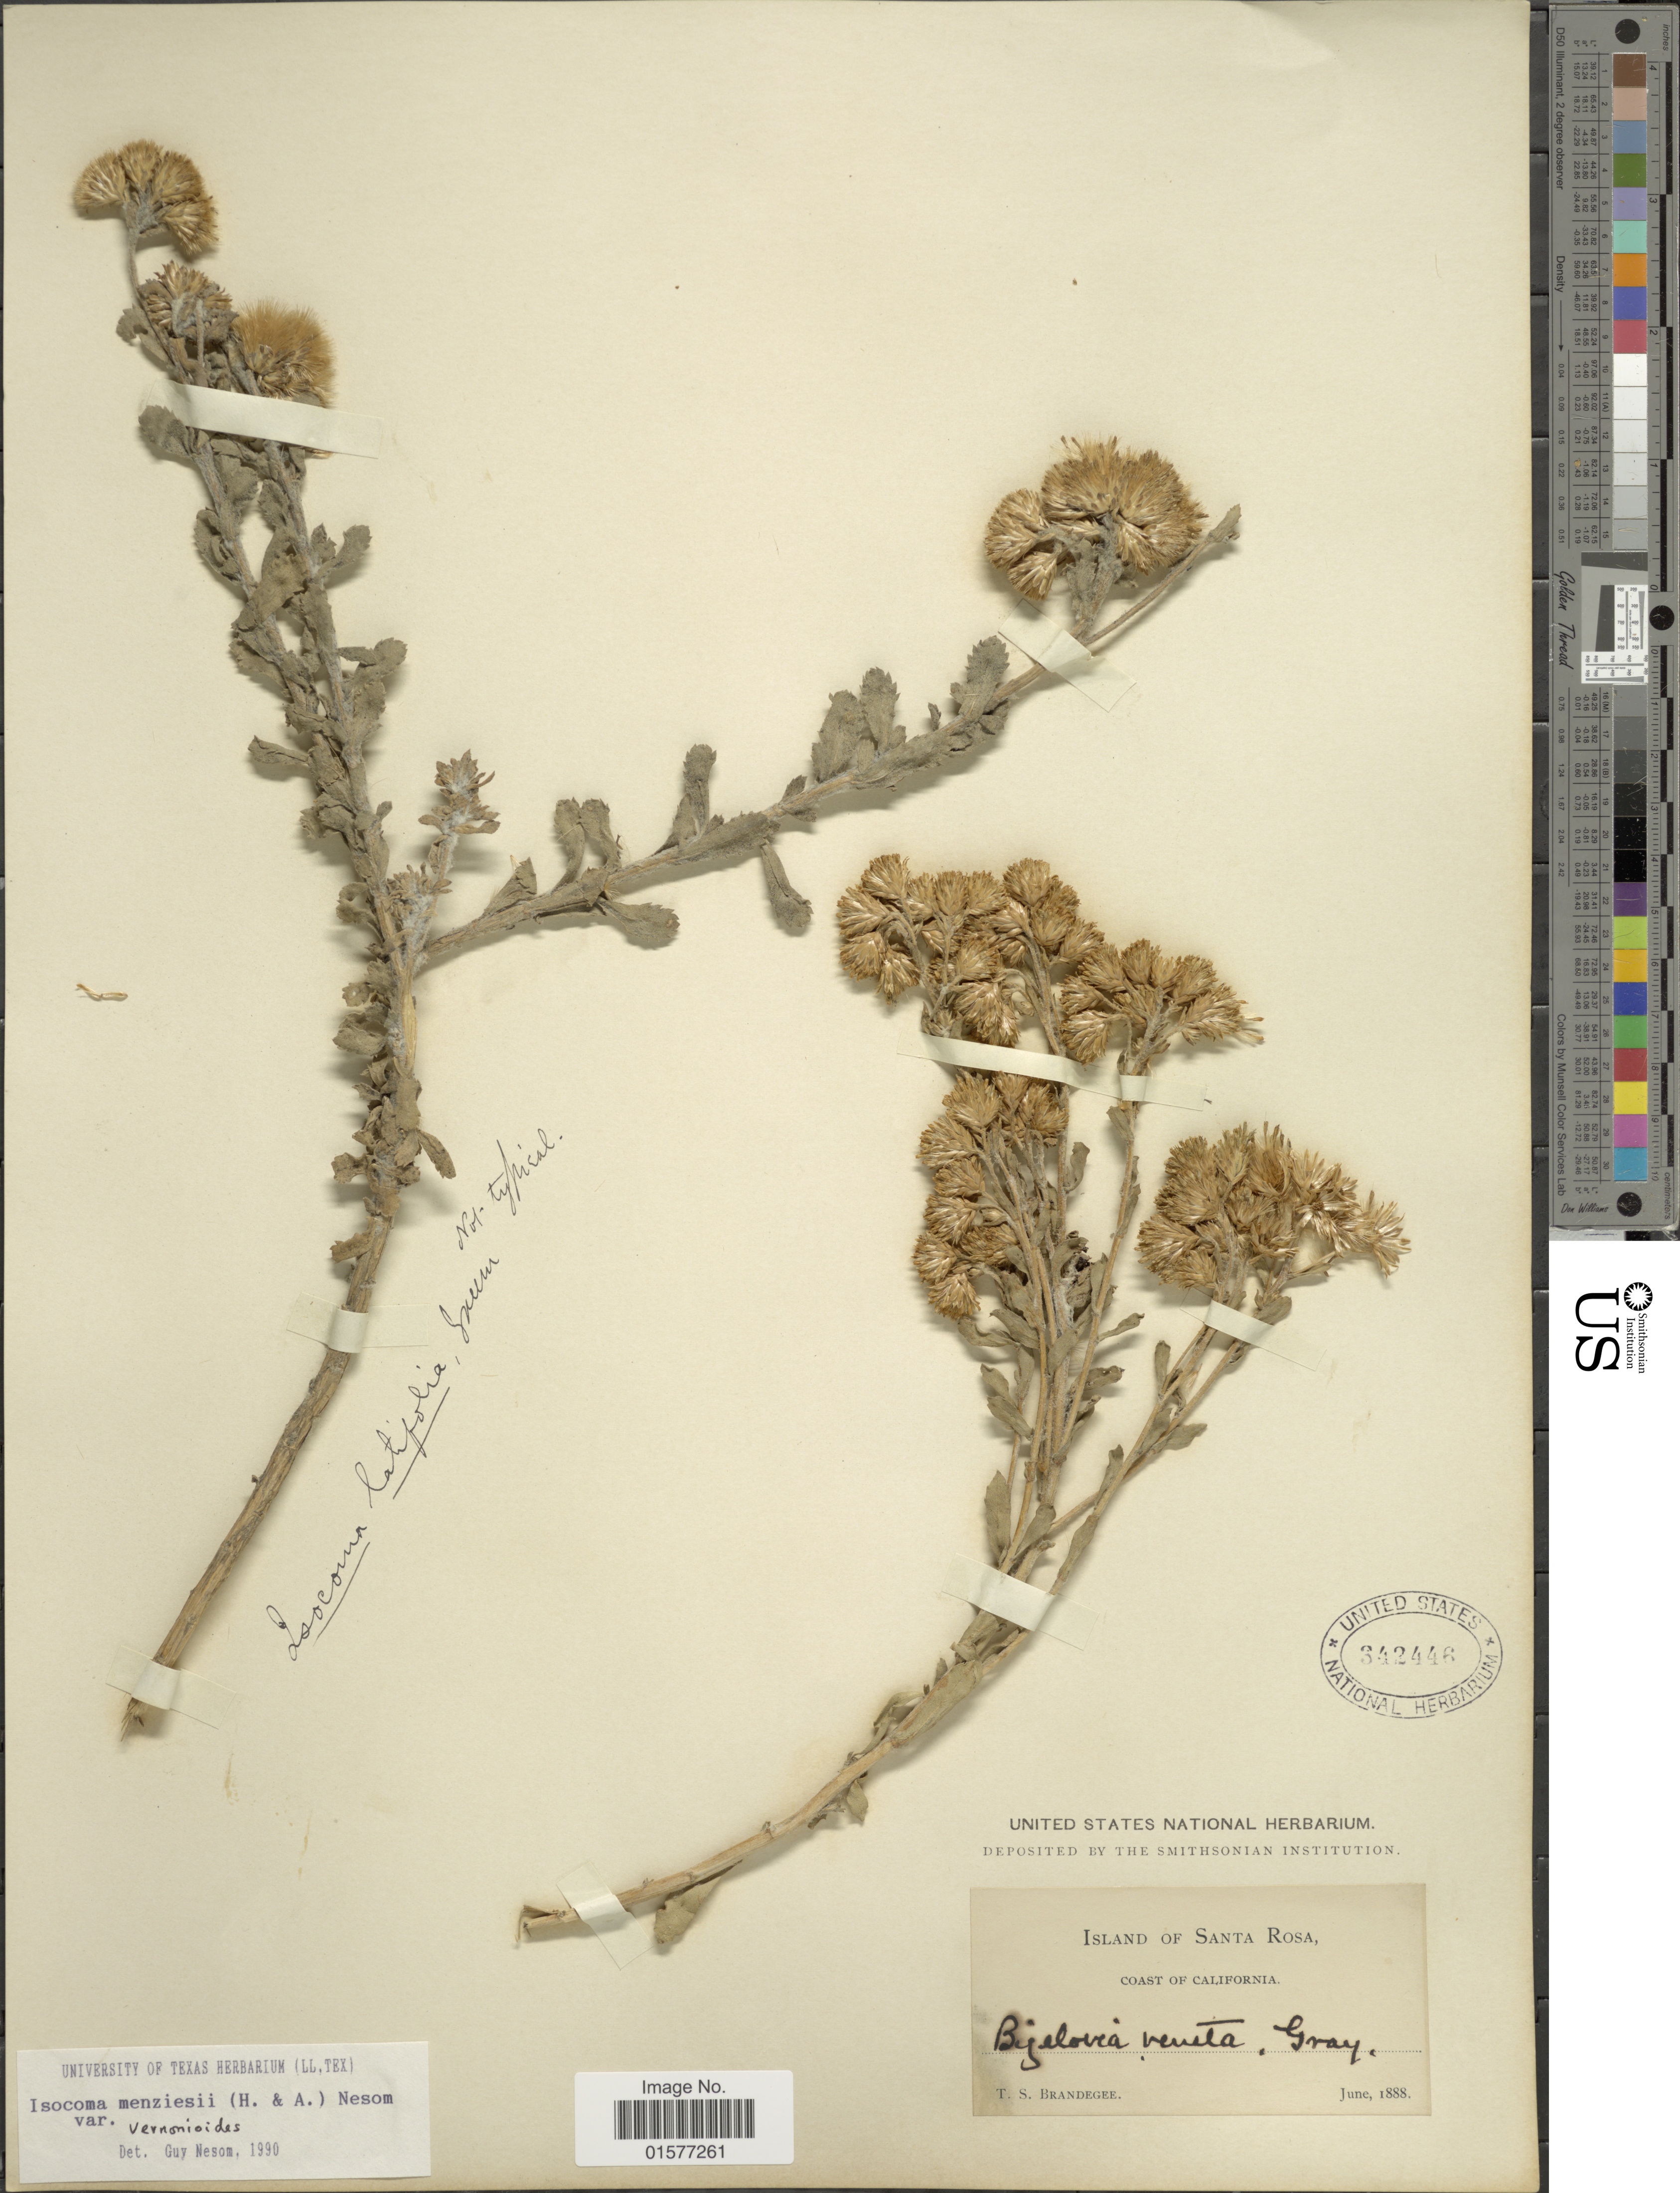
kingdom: Plantae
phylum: Tracheophyta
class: Magnoliopsida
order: Asterales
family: Asteraceae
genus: Isocoma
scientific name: Isocoma menziesii var. vernonioides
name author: (Nutt.) G.L. Nesom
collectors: T. S. Brandegee (herbarium)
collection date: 1888-06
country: United States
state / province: California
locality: Island of Santa Rosa, Coast of California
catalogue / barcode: US 342446